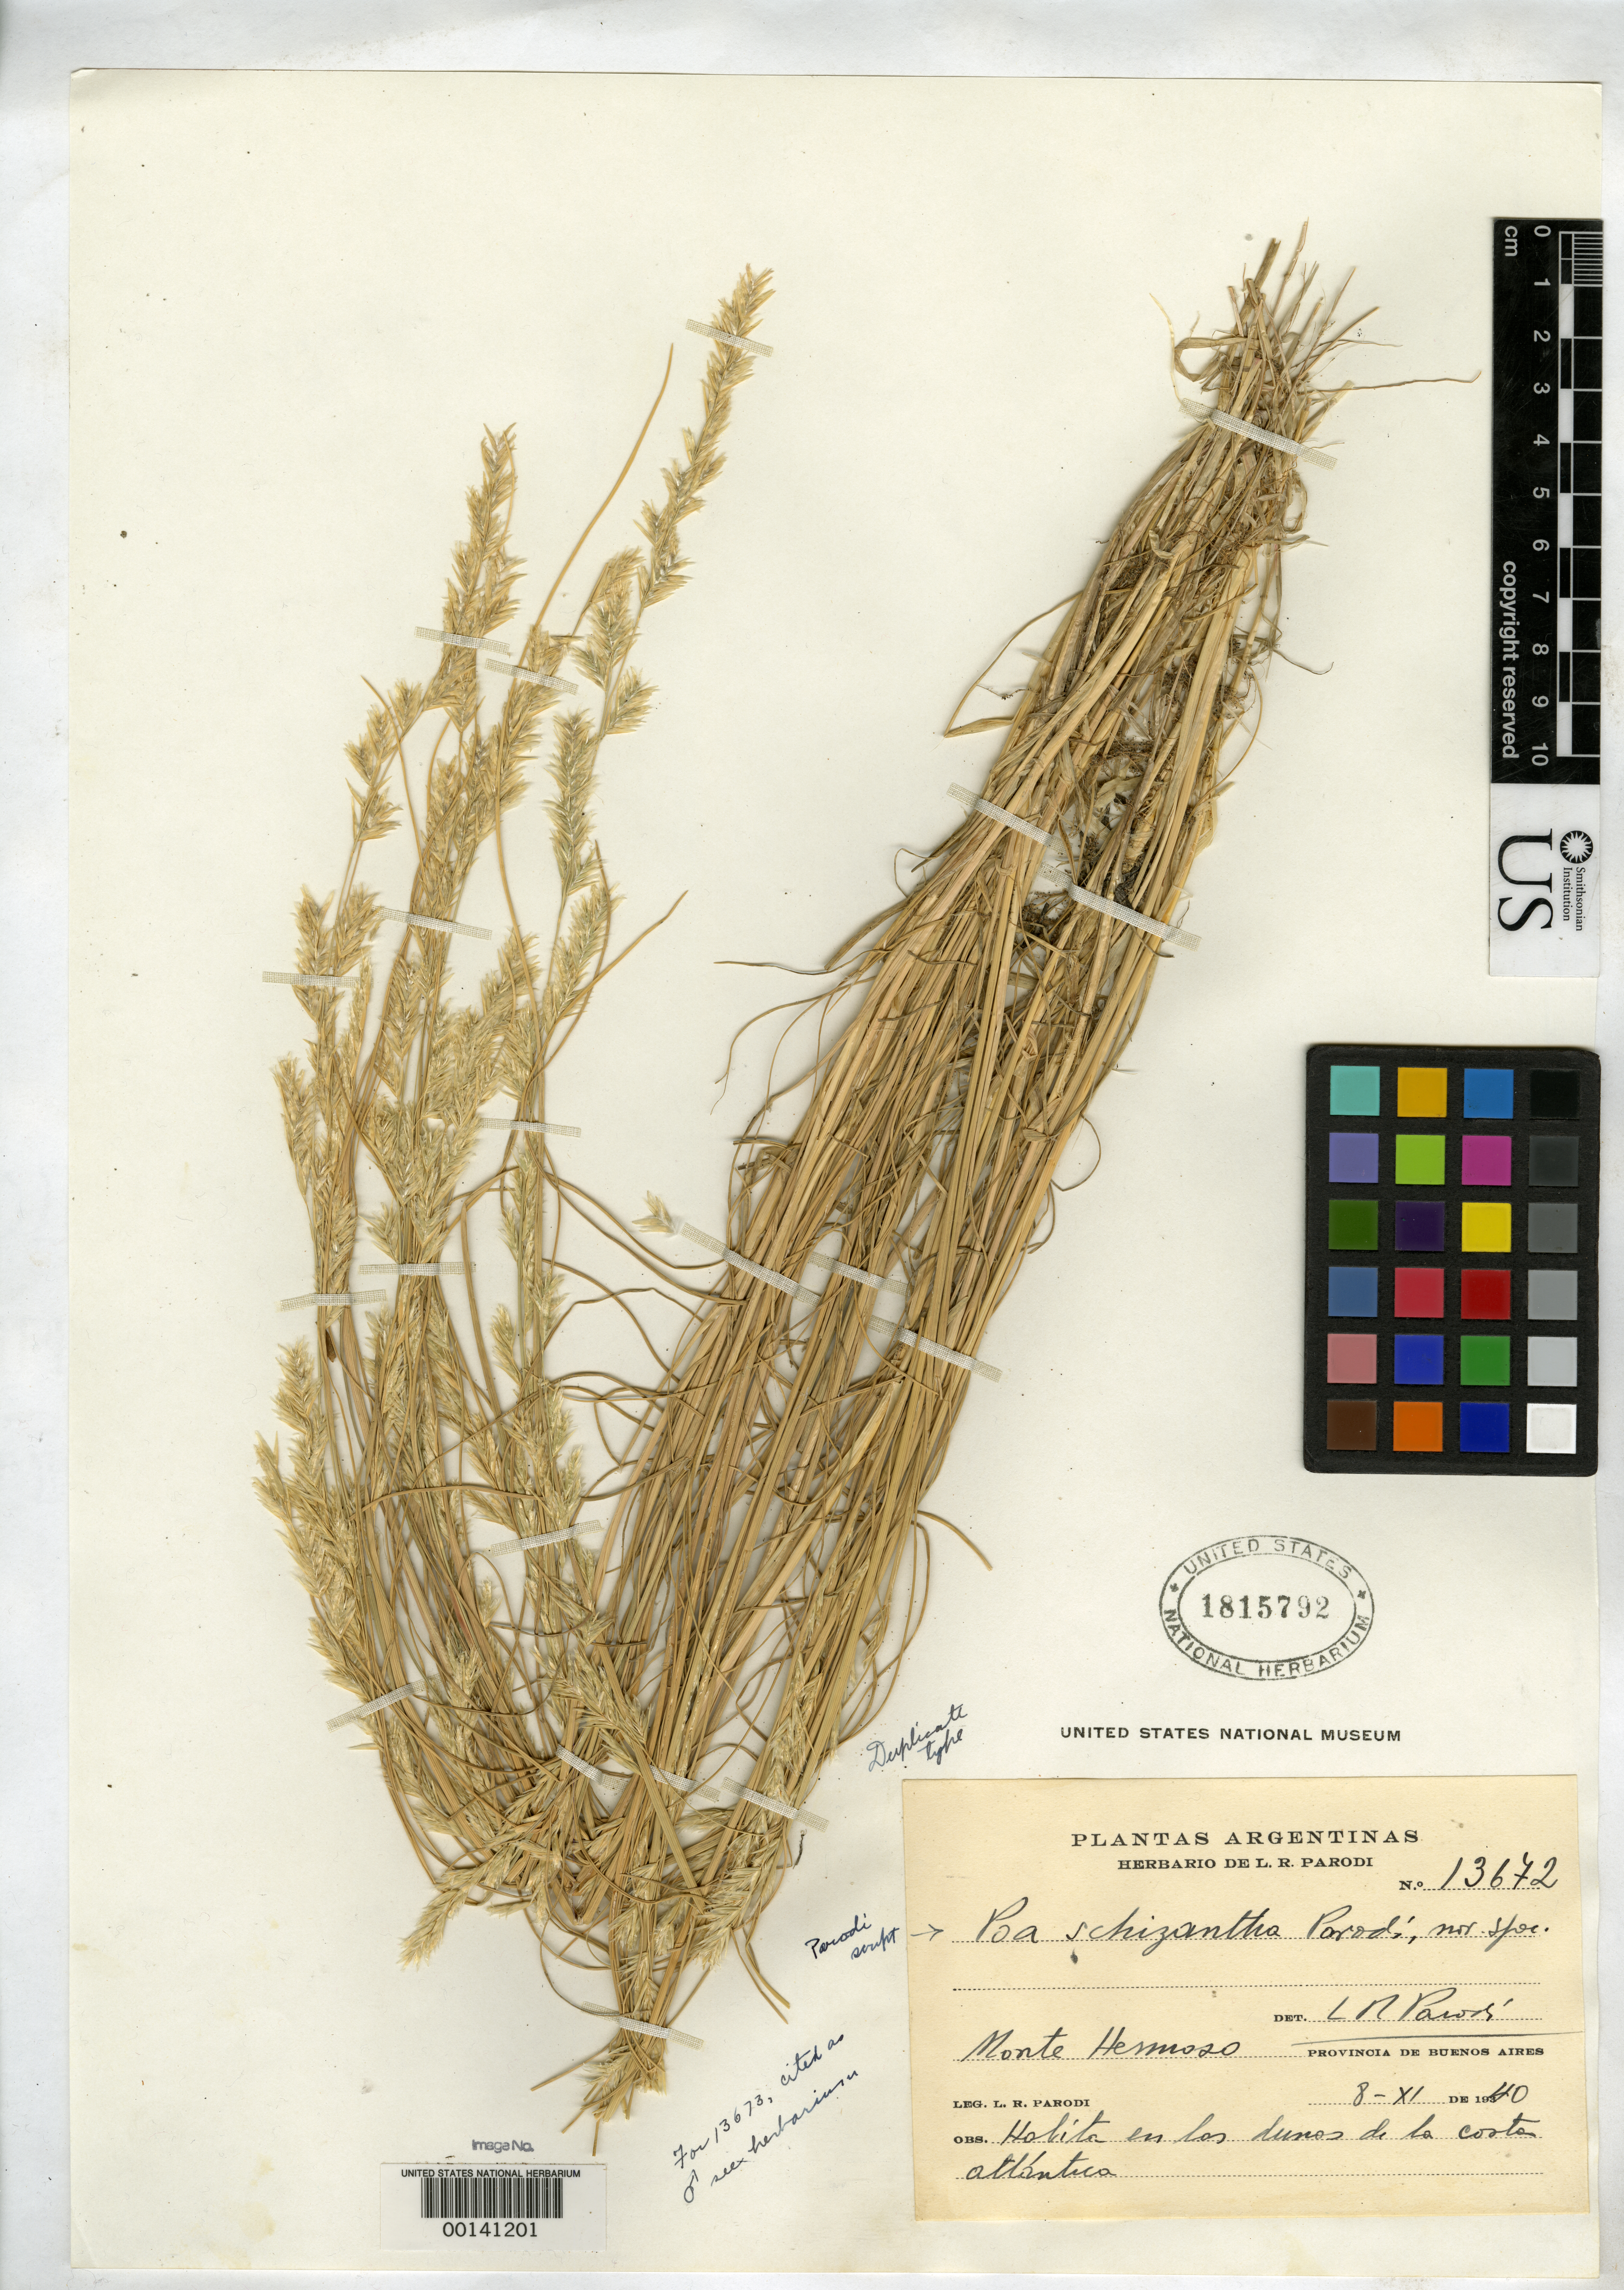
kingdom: Plantae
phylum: Tracheophyta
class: Liliopsida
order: Poales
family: Poaceae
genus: Poa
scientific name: Poa schizantha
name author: Parodi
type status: Isotype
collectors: L. R. Parodi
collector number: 13672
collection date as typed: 08 Nov 1940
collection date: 1940-11-08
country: Argentina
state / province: Buenos Aires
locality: Monte Hermoso.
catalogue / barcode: US 1815792